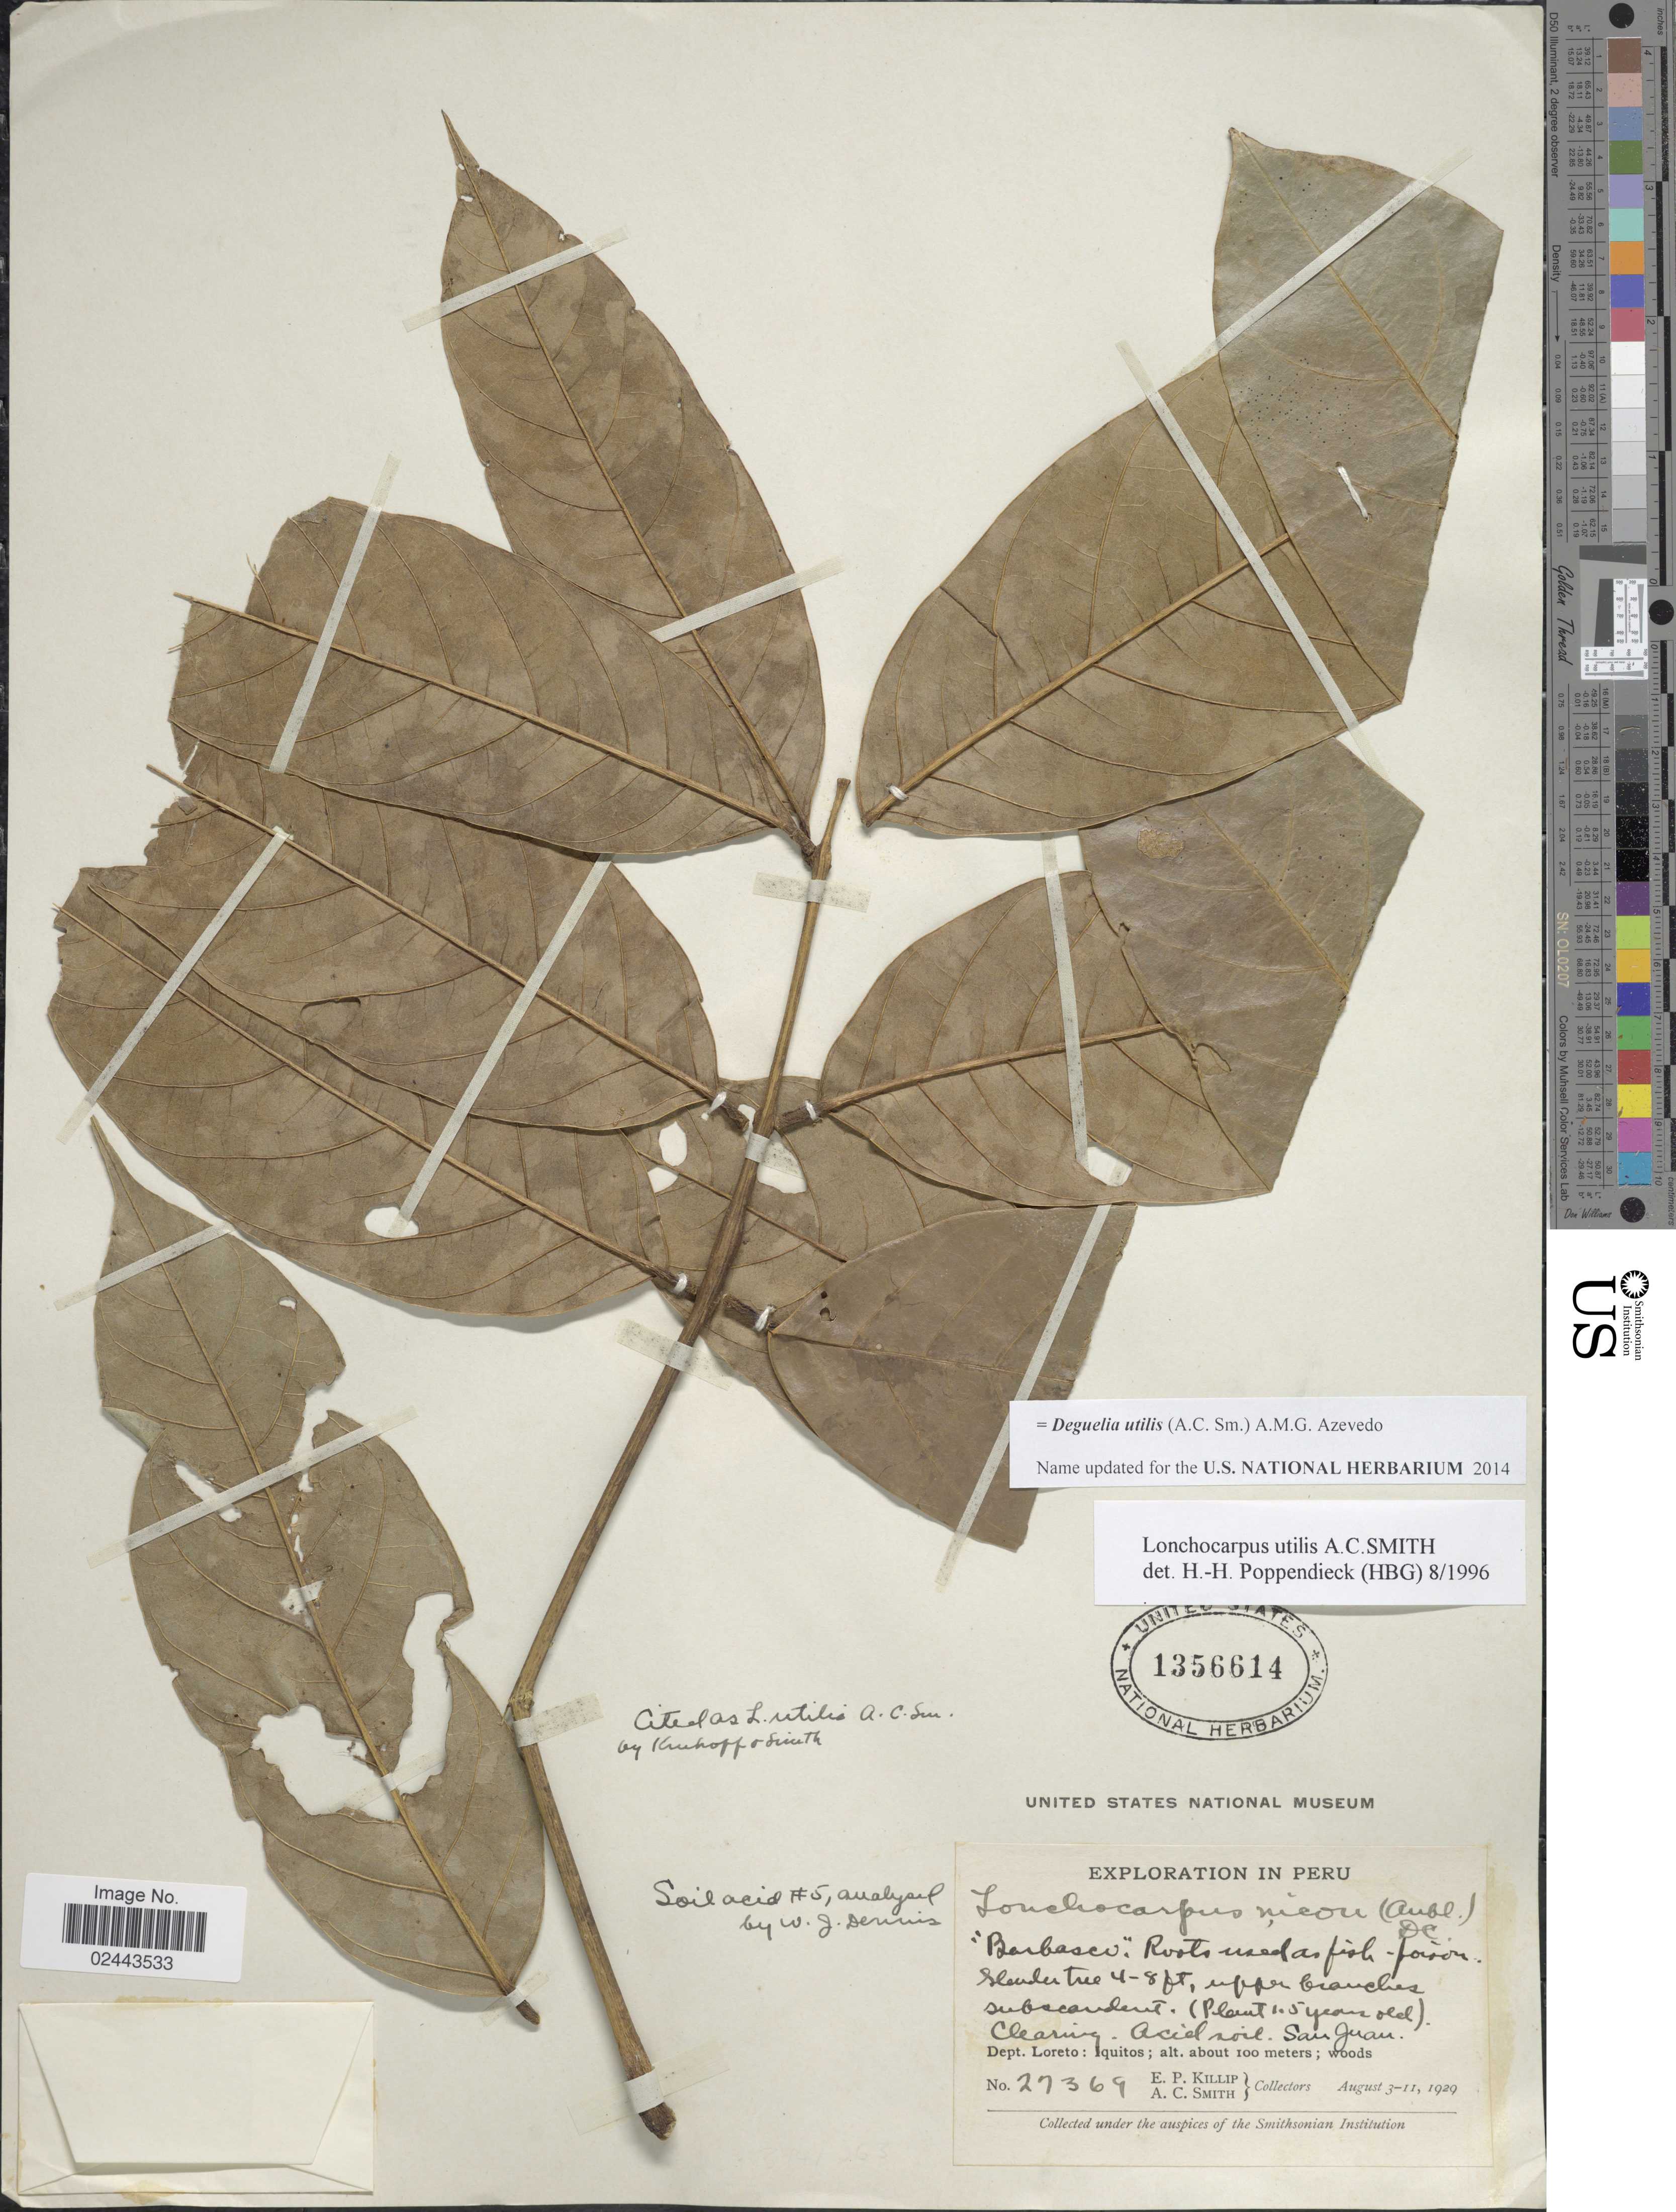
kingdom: Plantae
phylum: Tracheophyta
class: Magnoliopsida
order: Fabales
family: Fabaceae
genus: Deguelia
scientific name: Deguelia utilis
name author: (A.C. Sm.) A.M.G. Azevedo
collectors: E. P. Killip & A. C. Smith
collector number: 27369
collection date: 1929-08-03/1929-08-11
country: Peru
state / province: Loreto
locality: Clearing, San Juan, Iquitos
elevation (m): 100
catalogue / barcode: US 1356614